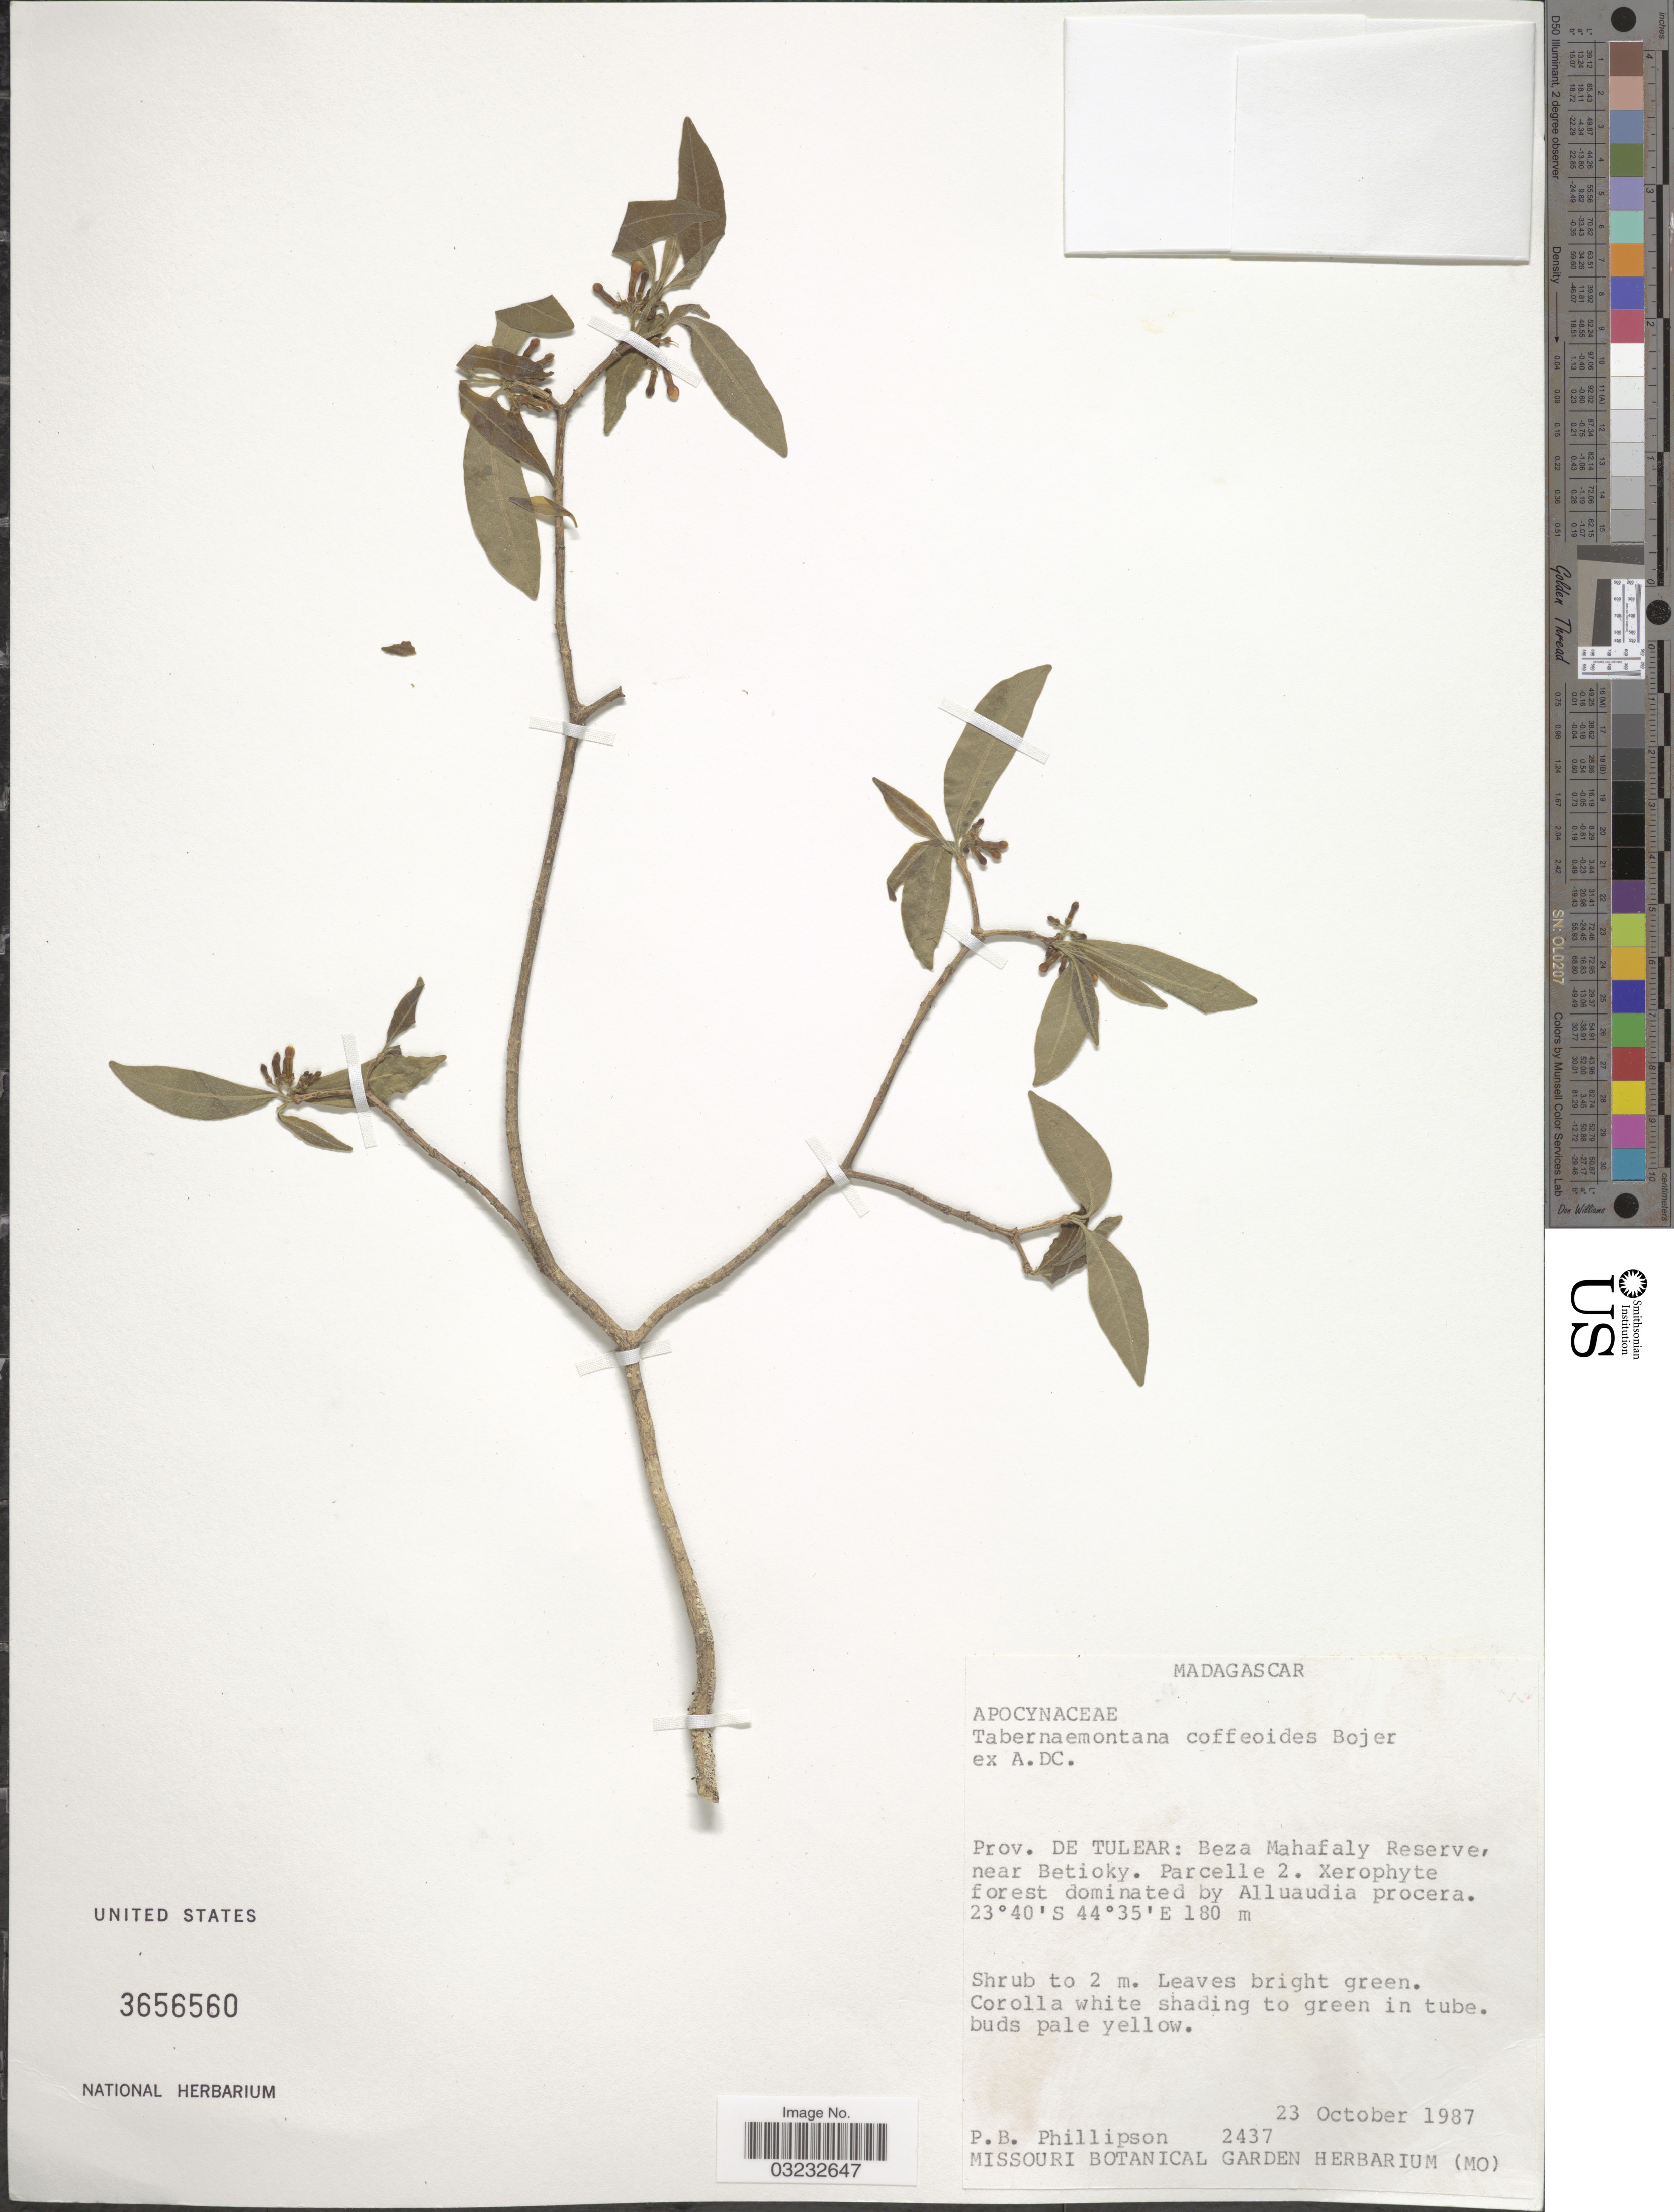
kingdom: Plantae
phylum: Tracheophyta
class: Magnoliopsida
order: Gentianales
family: Apocynaceae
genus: Tabernaemontana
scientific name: Tabernaemontana coffeoides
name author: Bojer ex A. DC.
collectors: P. B. Phillipson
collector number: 2437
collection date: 1987-10-23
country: Madagascar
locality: Prov. de Tulear: Beza Mahafaly Reserve, near Betioky. Parcelle 2.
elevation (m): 180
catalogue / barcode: US 3656560